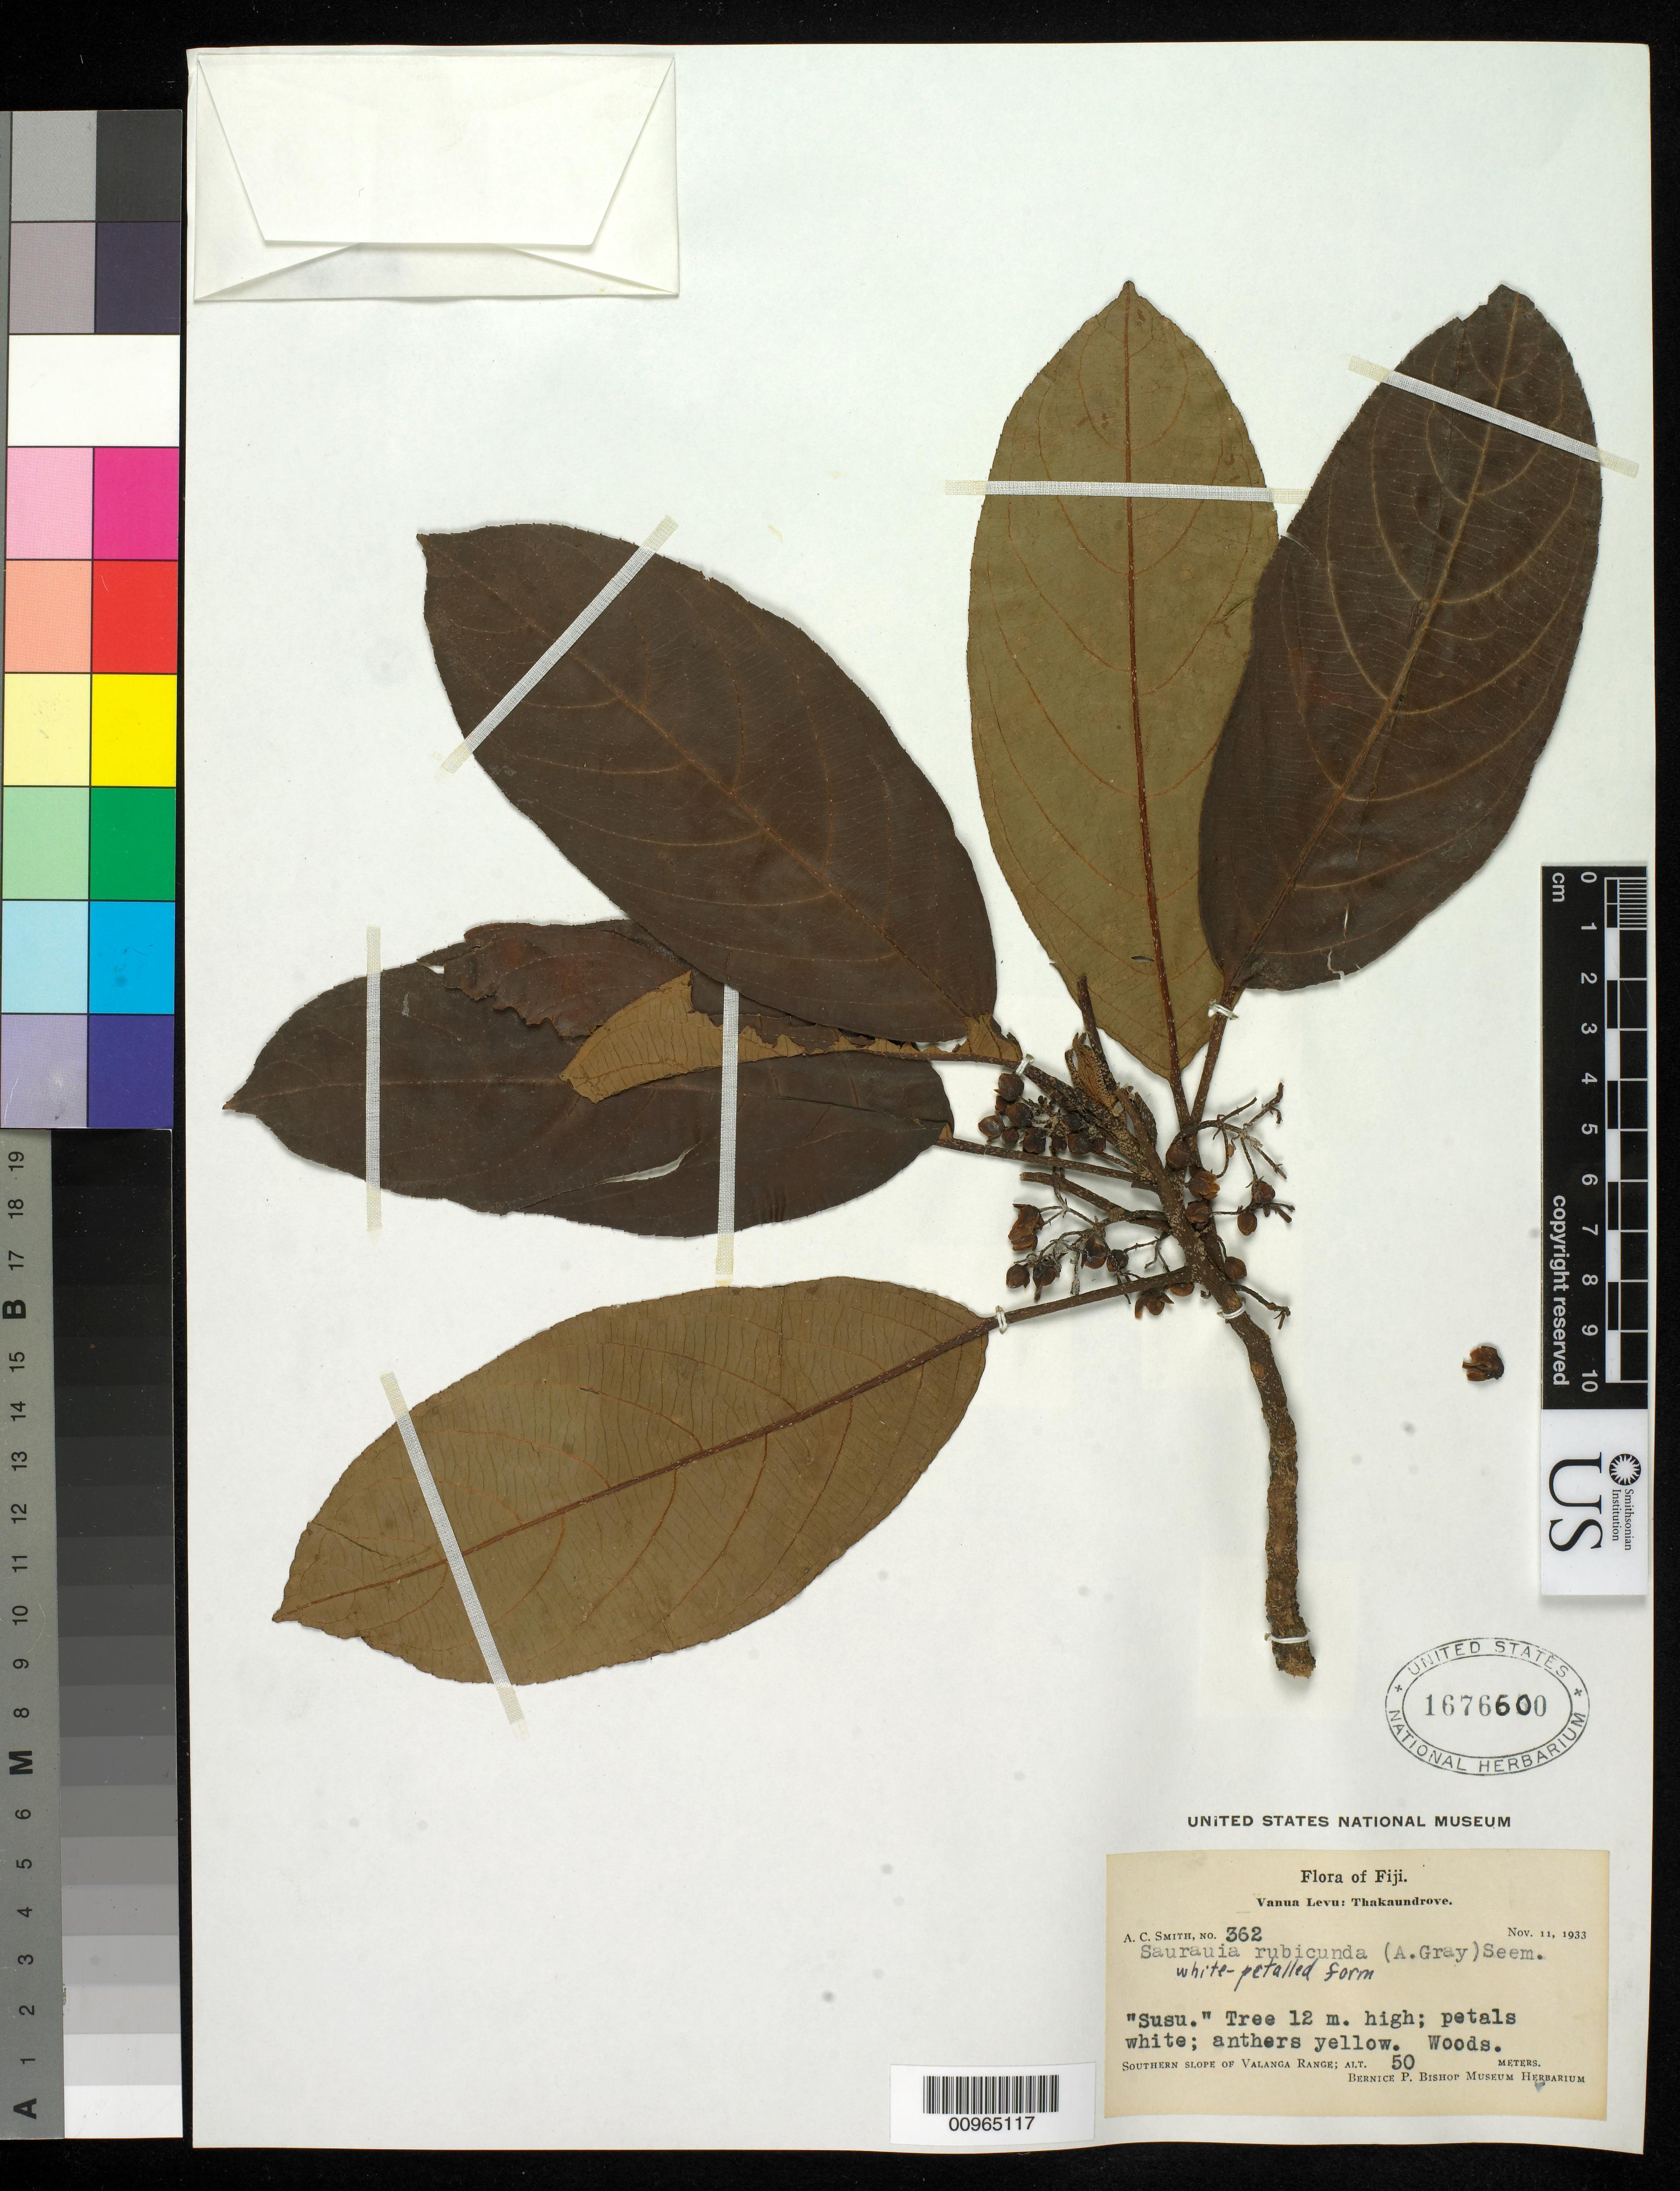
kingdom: Plantae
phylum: Tracheophyta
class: Magnoliopsida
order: Ericales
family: Actinidiaceae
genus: Saurauia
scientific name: Saurauia rubicunda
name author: Seem.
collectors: C. A. Smith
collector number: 362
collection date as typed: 11 Nov 1933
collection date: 1933-11-11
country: Fiji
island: Vanua Levu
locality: Southern slope of Valanga Range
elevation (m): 50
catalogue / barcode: US 1676600